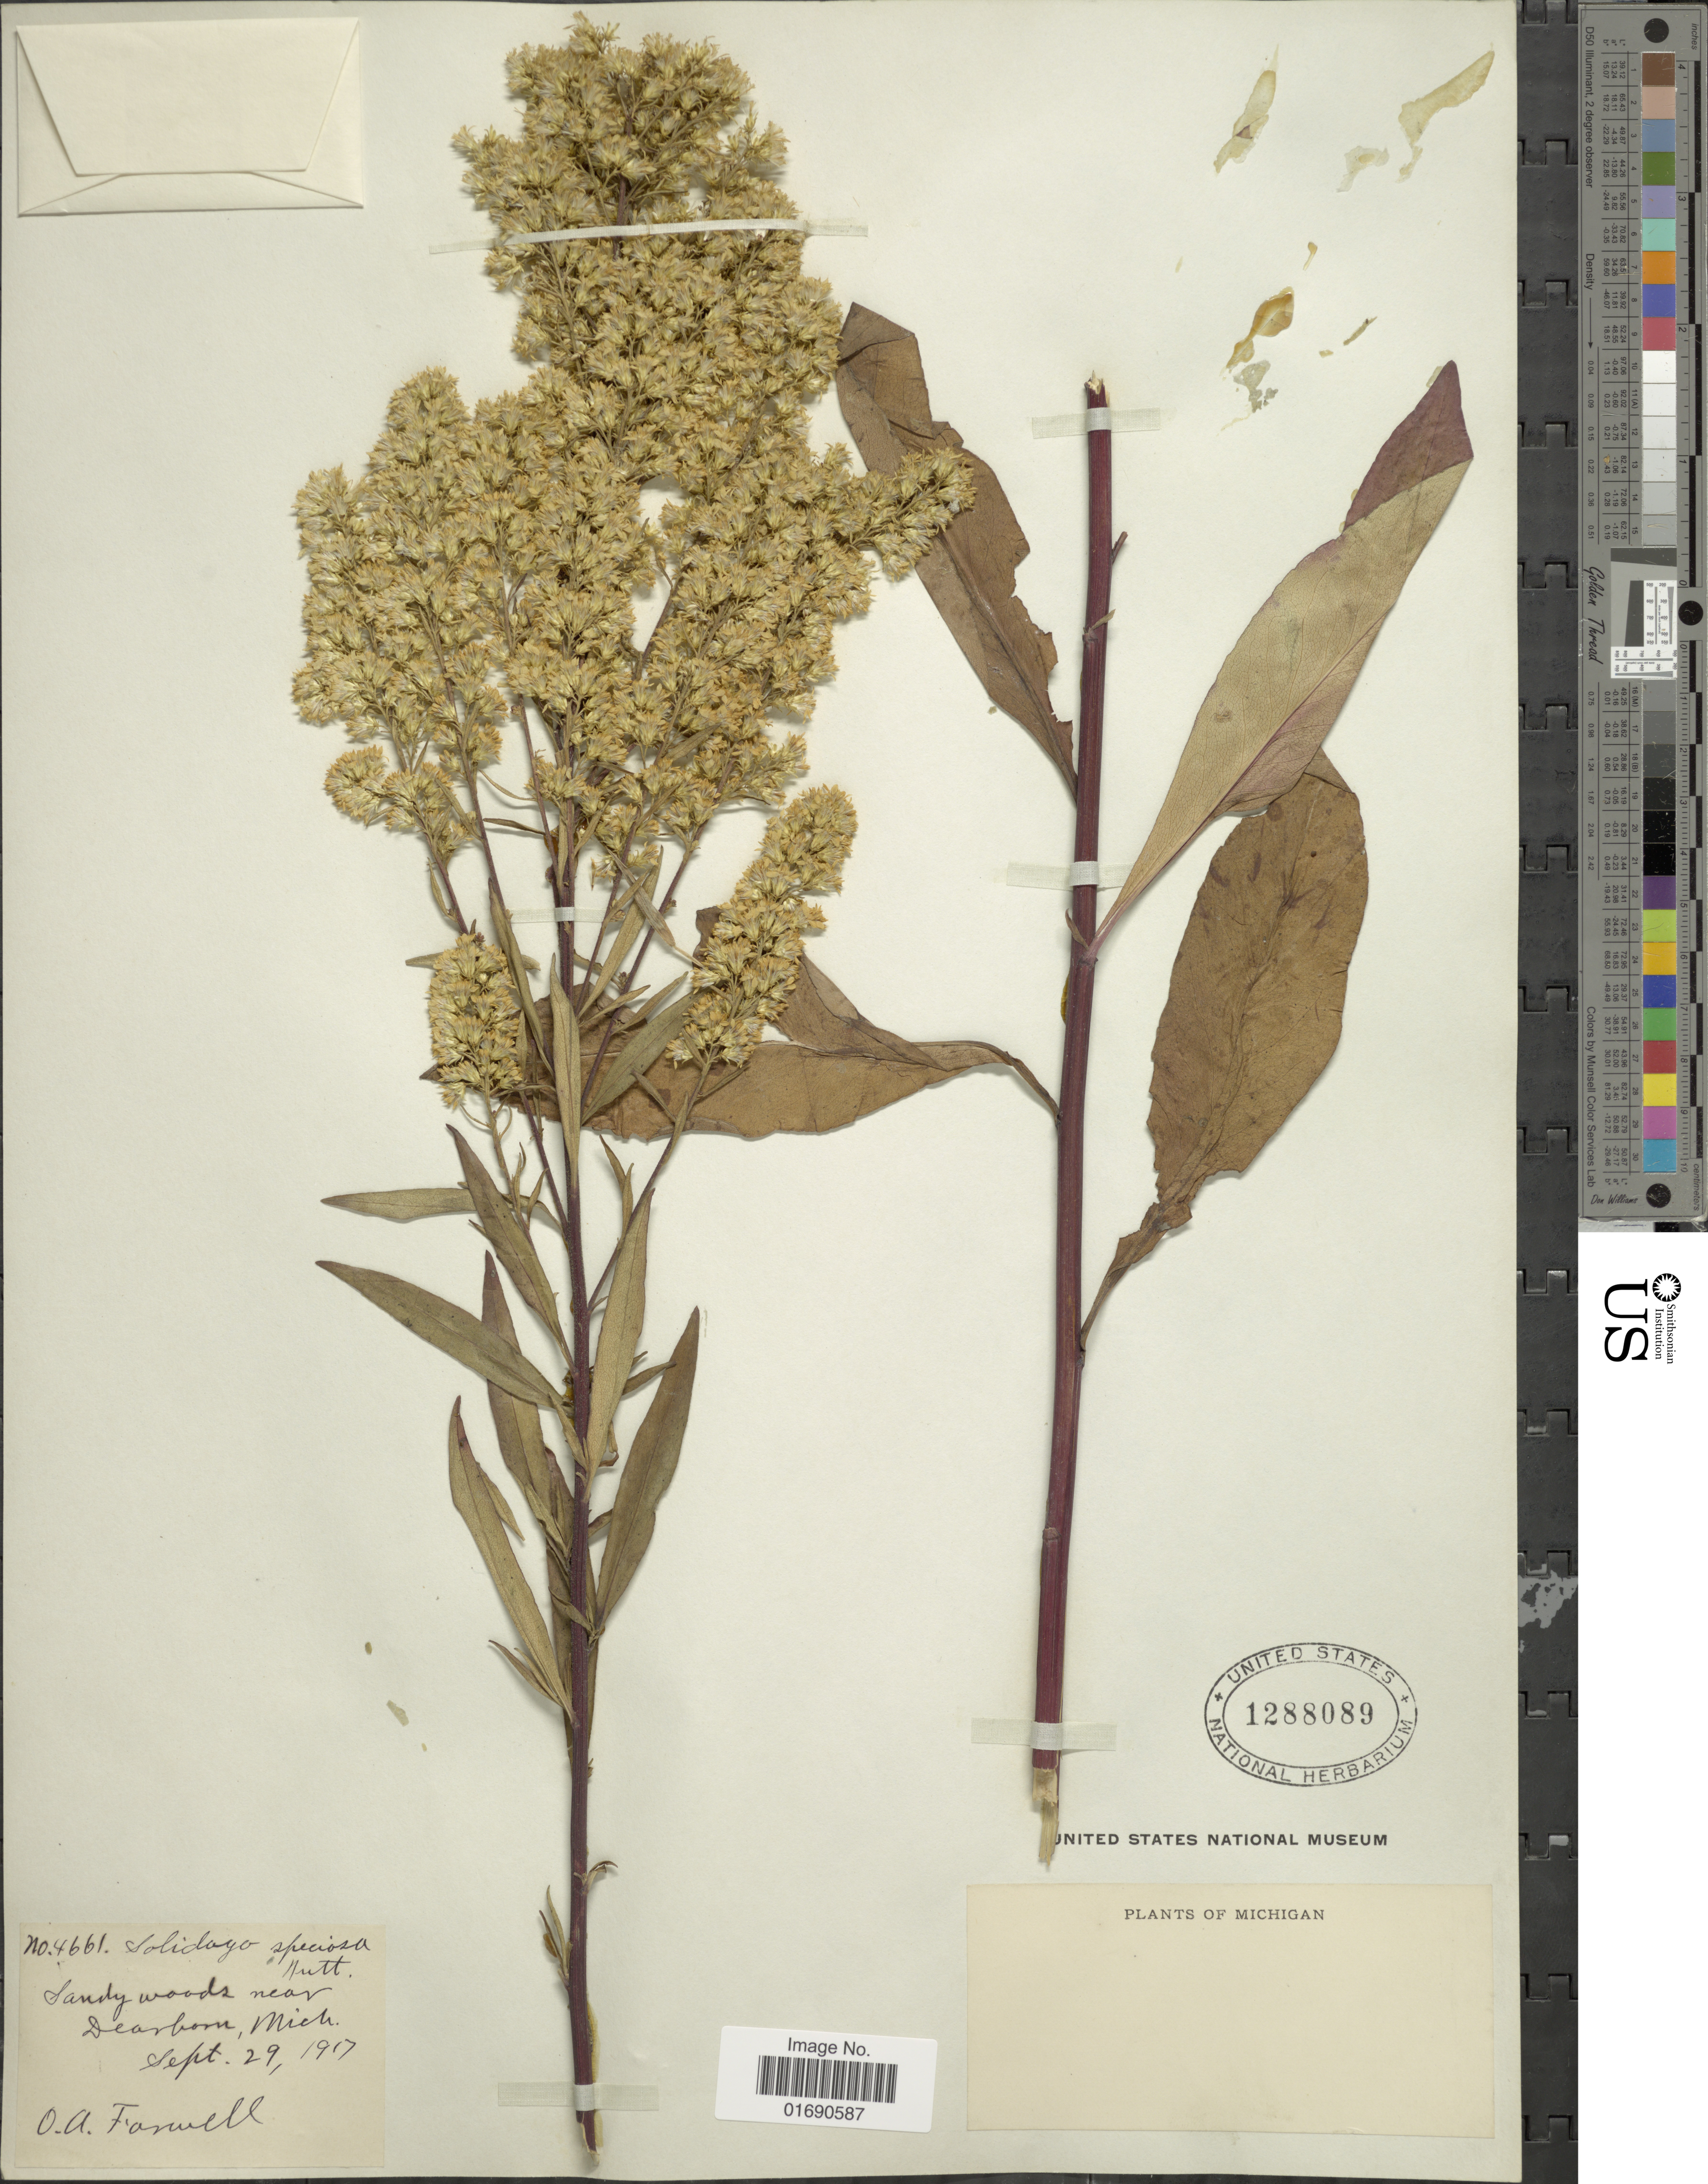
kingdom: Plantae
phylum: Tracheophyta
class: Magnoliopsida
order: Asterales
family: Asteraceae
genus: Solidago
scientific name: Solidago speciosa var. angustata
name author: Torr. & A. Gray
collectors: O. Farwell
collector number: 4661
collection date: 1917-09-29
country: United States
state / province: Michigan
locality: Sandy woods near Dearborn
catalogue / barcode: US 1288089